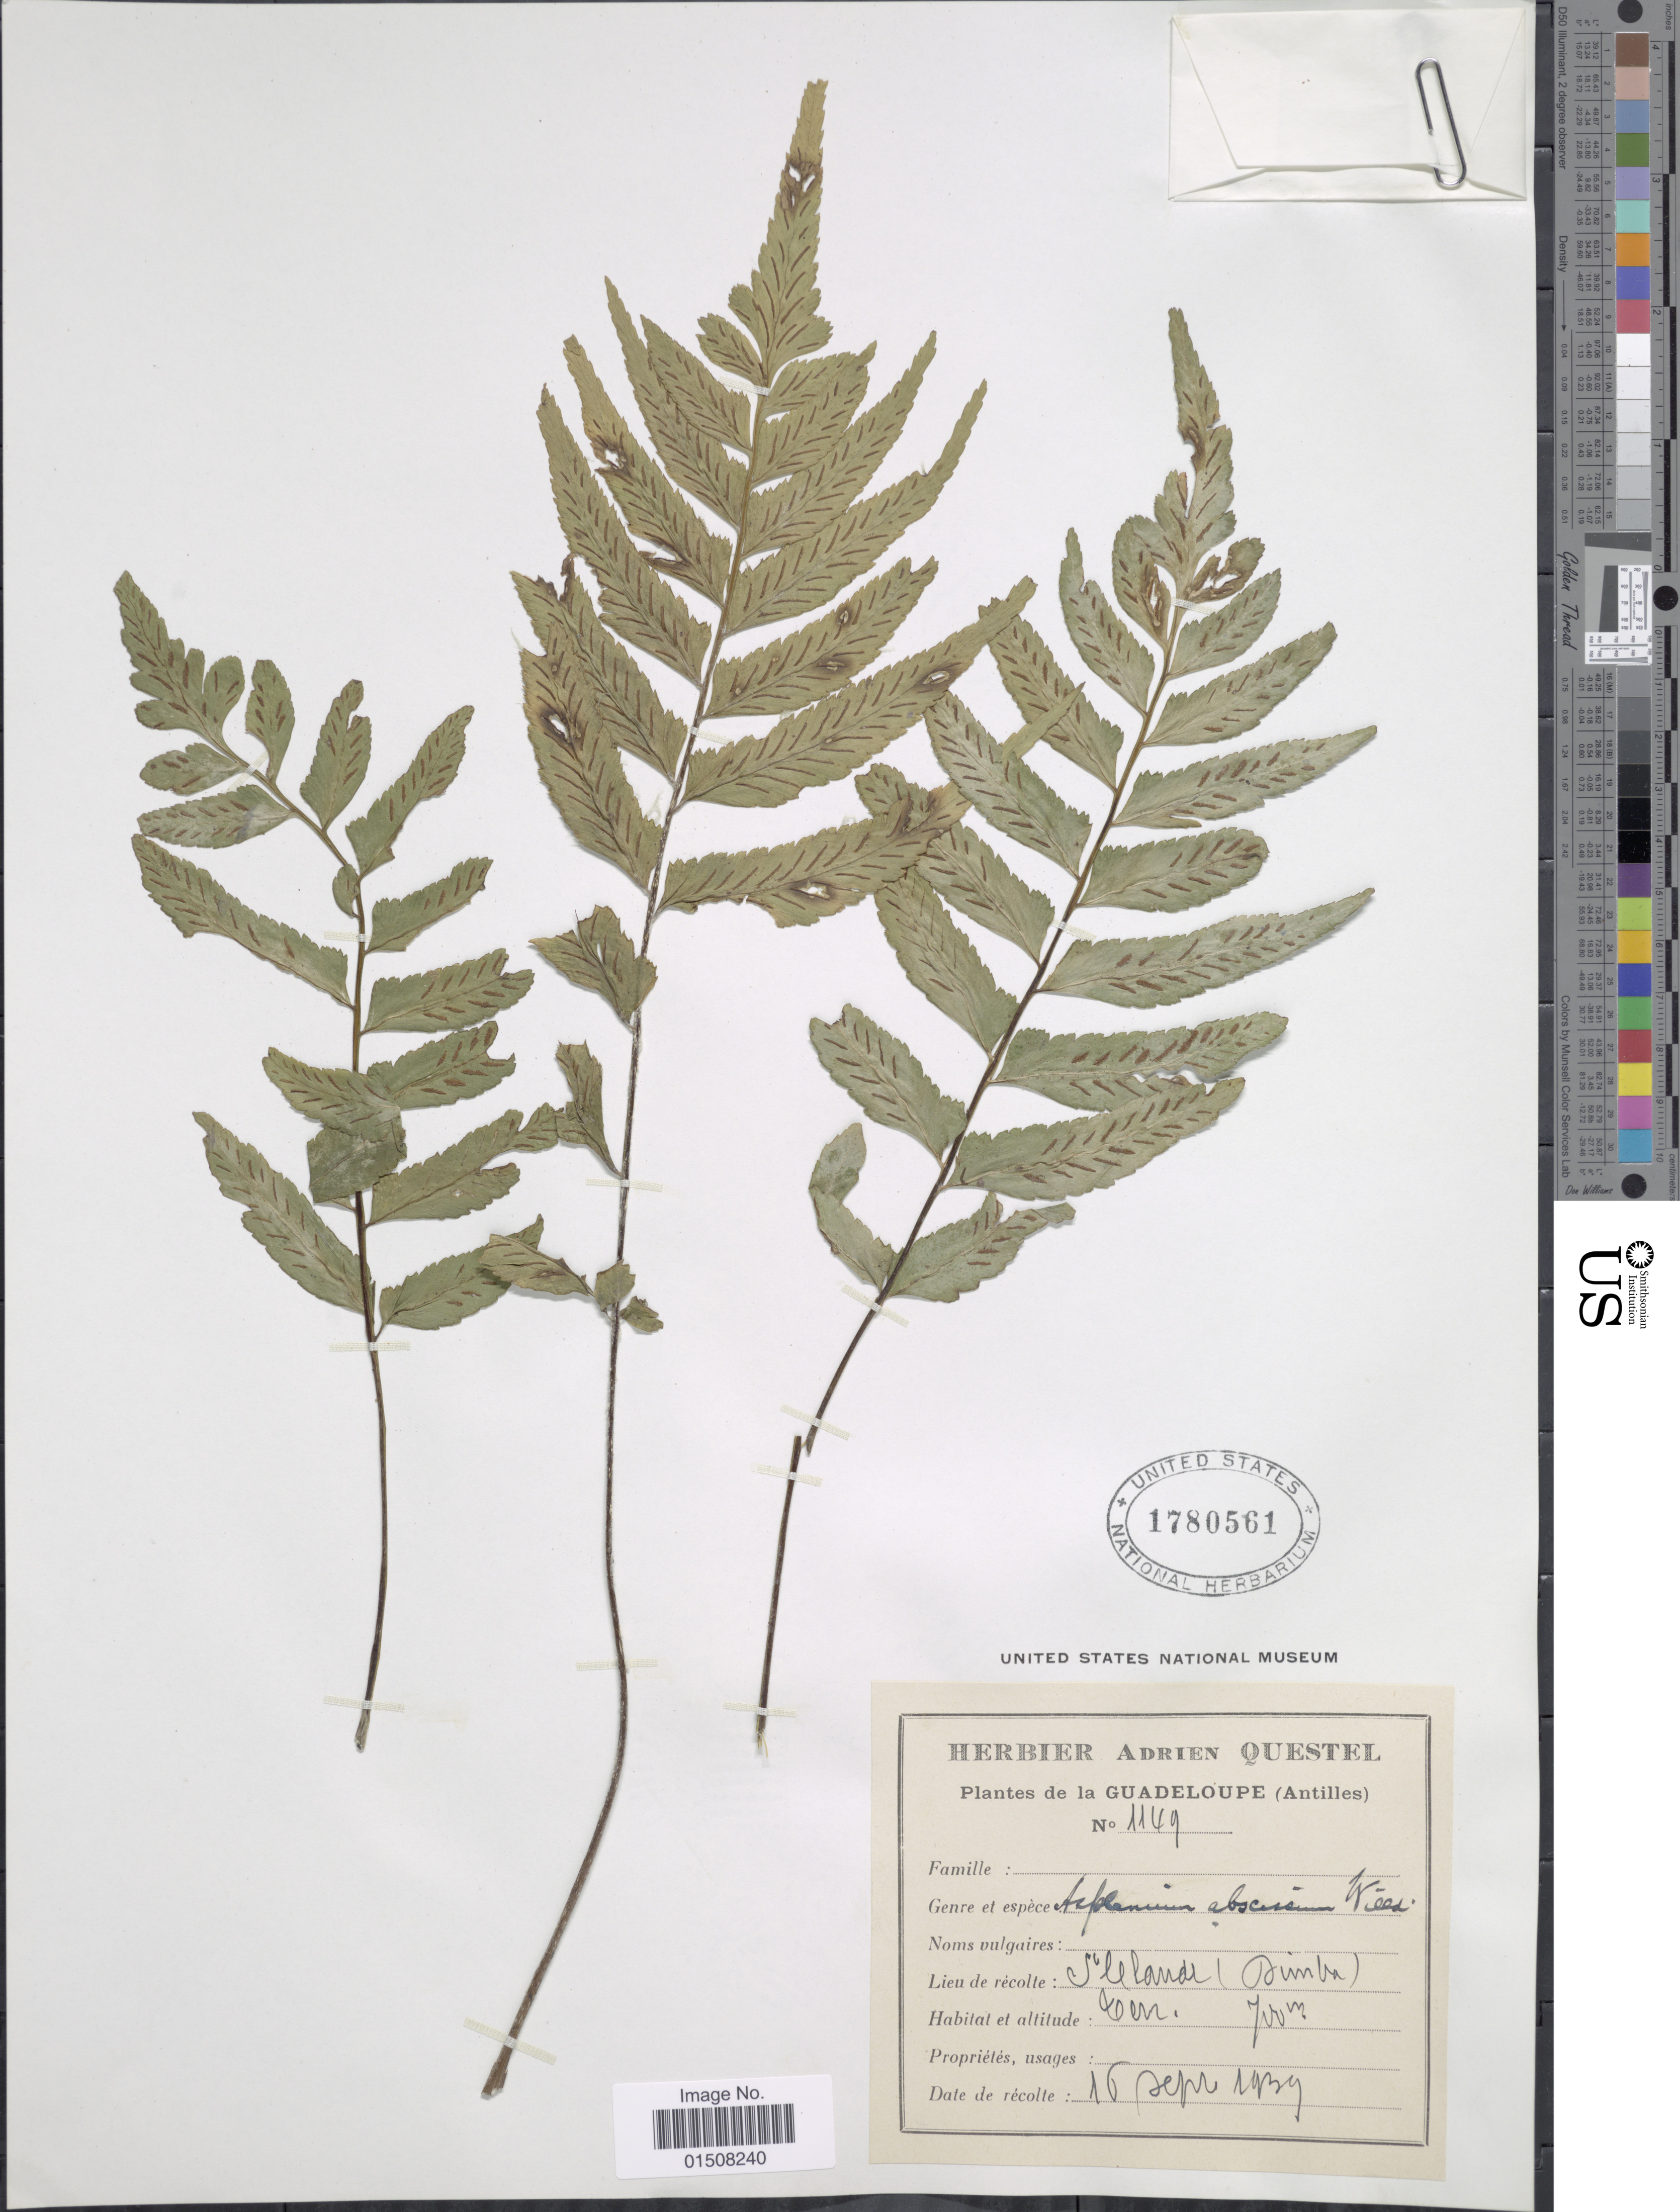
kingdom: Plantae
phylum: Tracheophyta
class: Polypodiopsida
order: Polypodiales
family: Aspleniaceae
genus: Asplenium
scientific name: Asplenium abscissum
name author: Willd.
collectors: ex herb. A. Questal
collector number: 1149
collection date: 1939-09-19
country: Guadeloupe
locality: St. Claude (Dimba)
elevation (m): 700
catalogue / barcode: US 1780561